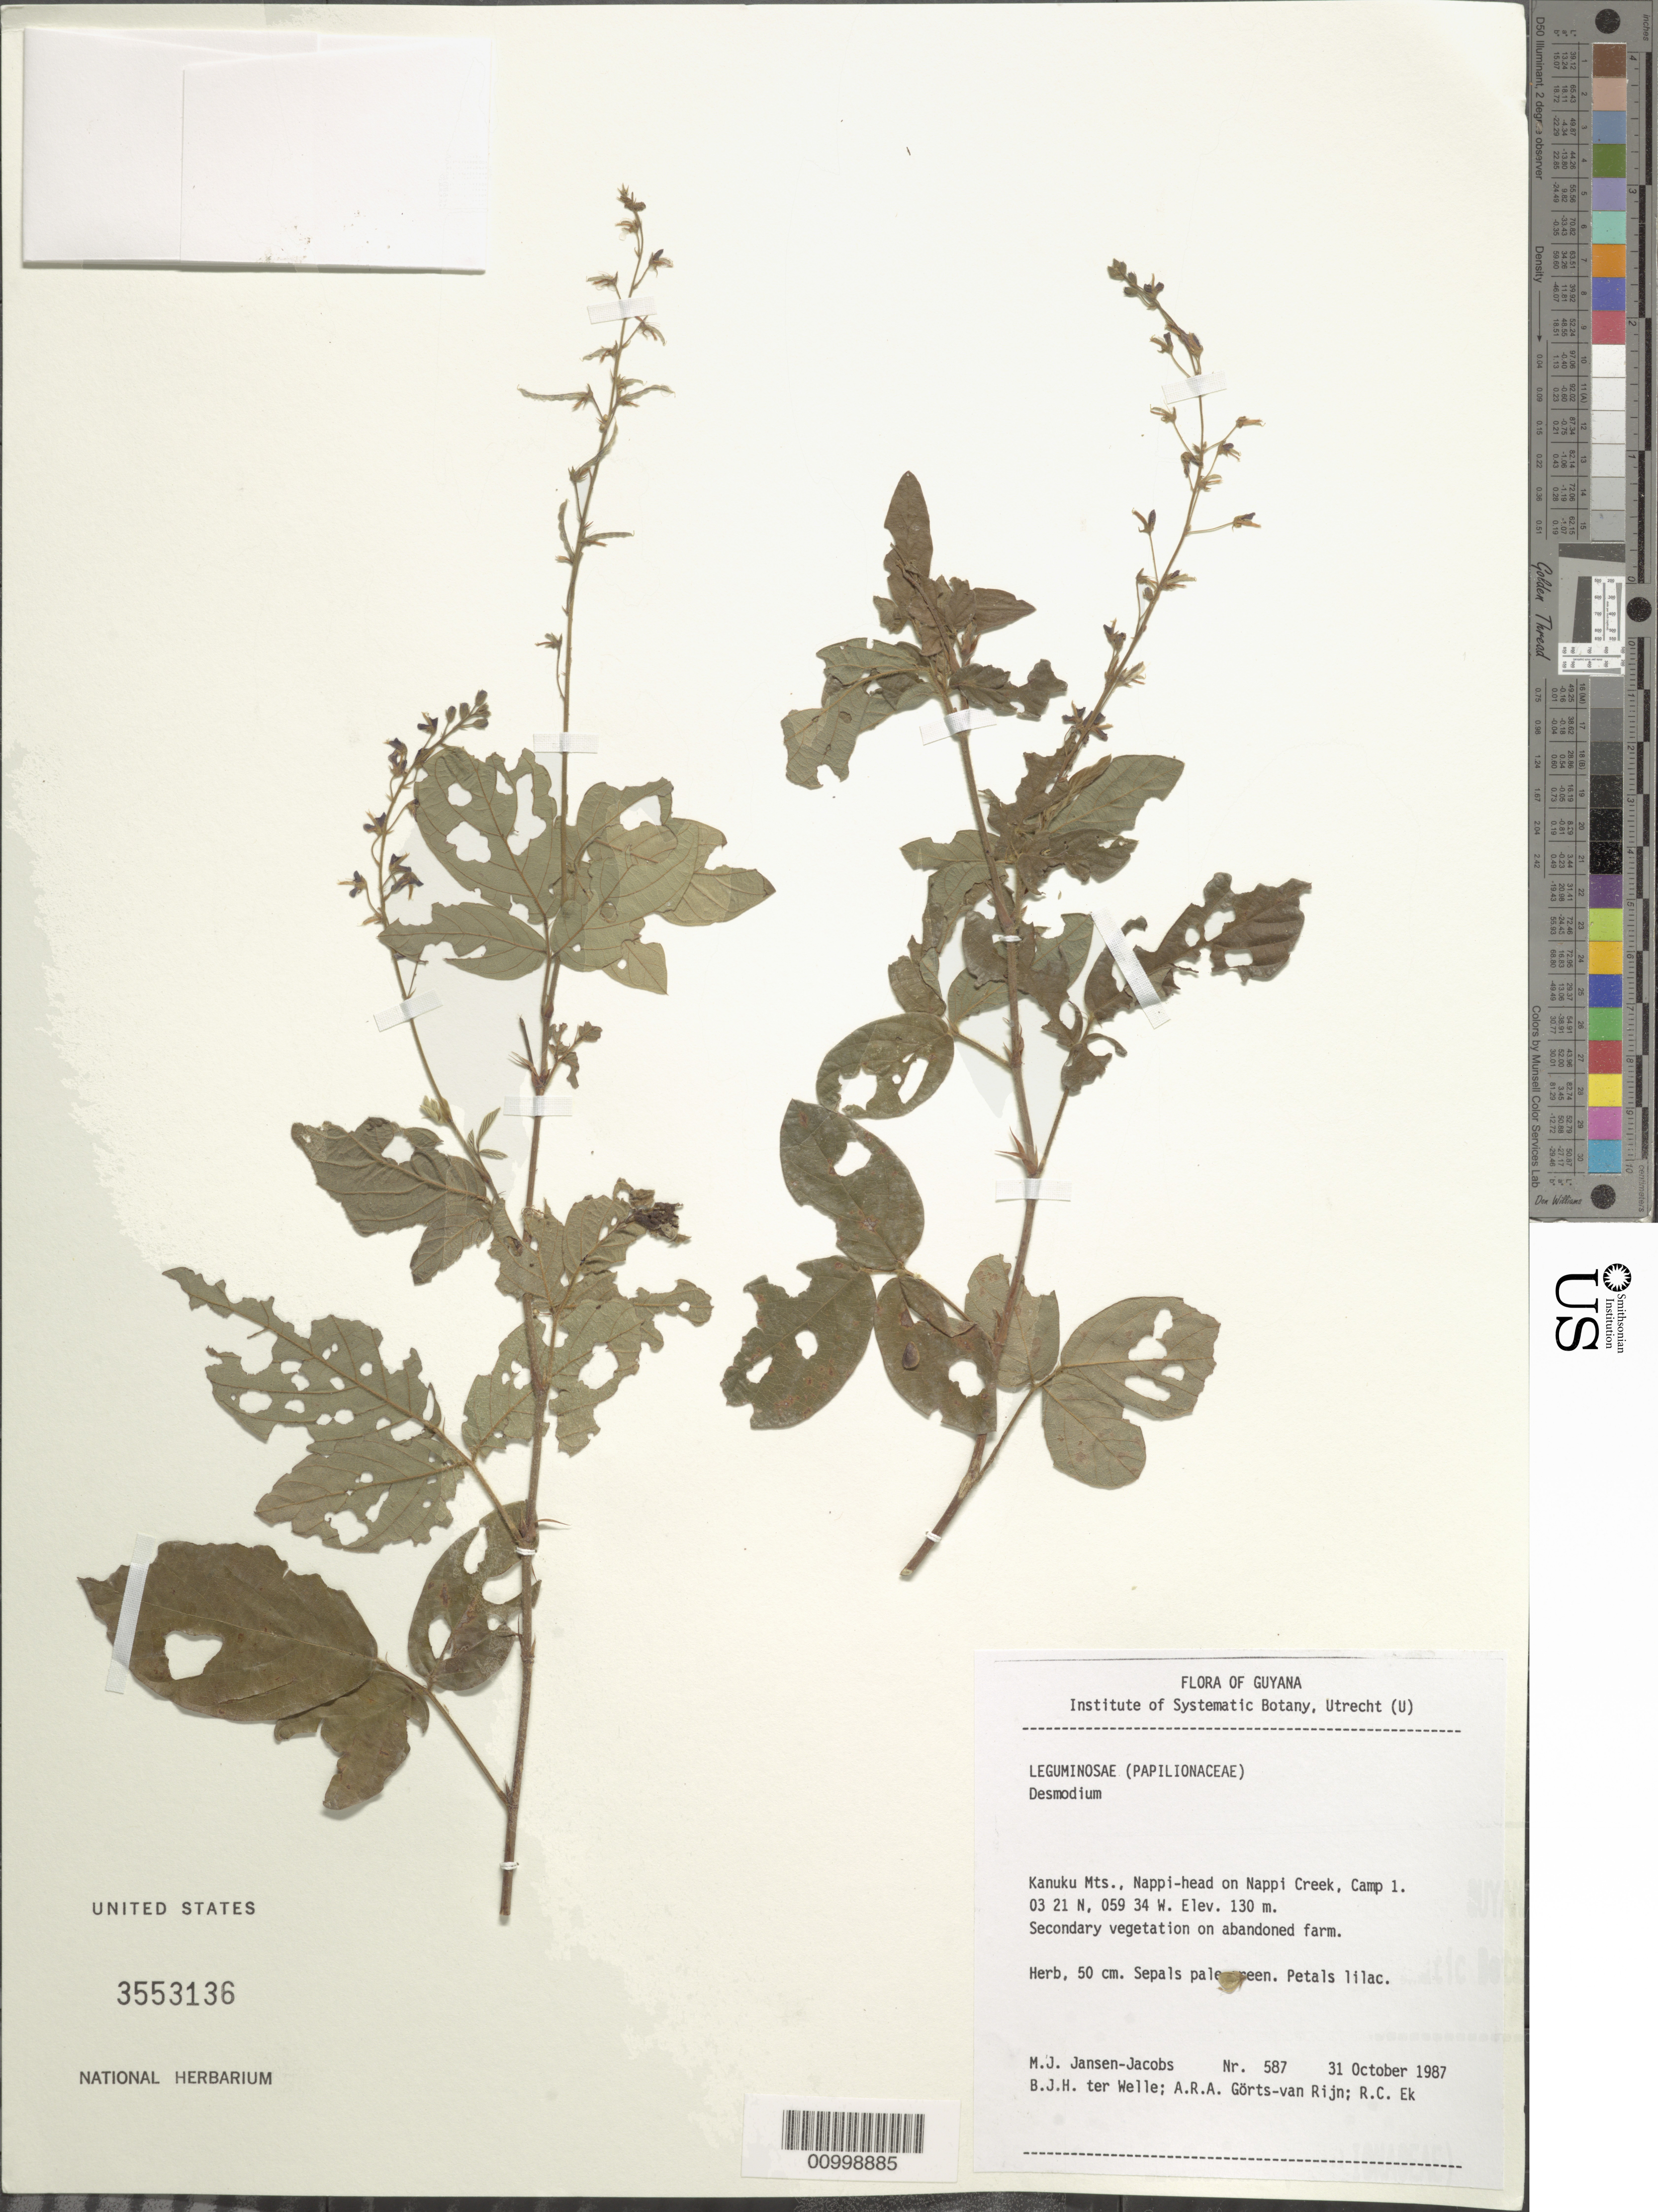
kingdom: Plantae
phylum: Tracheophyta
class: Magnoliopsida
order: Fabales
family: Fabaceae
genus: Desmodium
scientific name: Desmodium sp.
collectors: M. J. Jansen-Jacobs, B. Welle, A. .R. A. Görts-van Rijn & R. C. Ek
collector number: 587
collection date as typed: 31-Oct-87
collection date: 1987-10-31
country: Guyana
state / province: U. Takutu-U. Essequibo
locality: Kanuku Mts., Nappi-head on Nappi Creek, camp 1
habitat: Secondary vegetation on abandoned farm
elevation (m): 130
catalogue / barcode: US 3553136